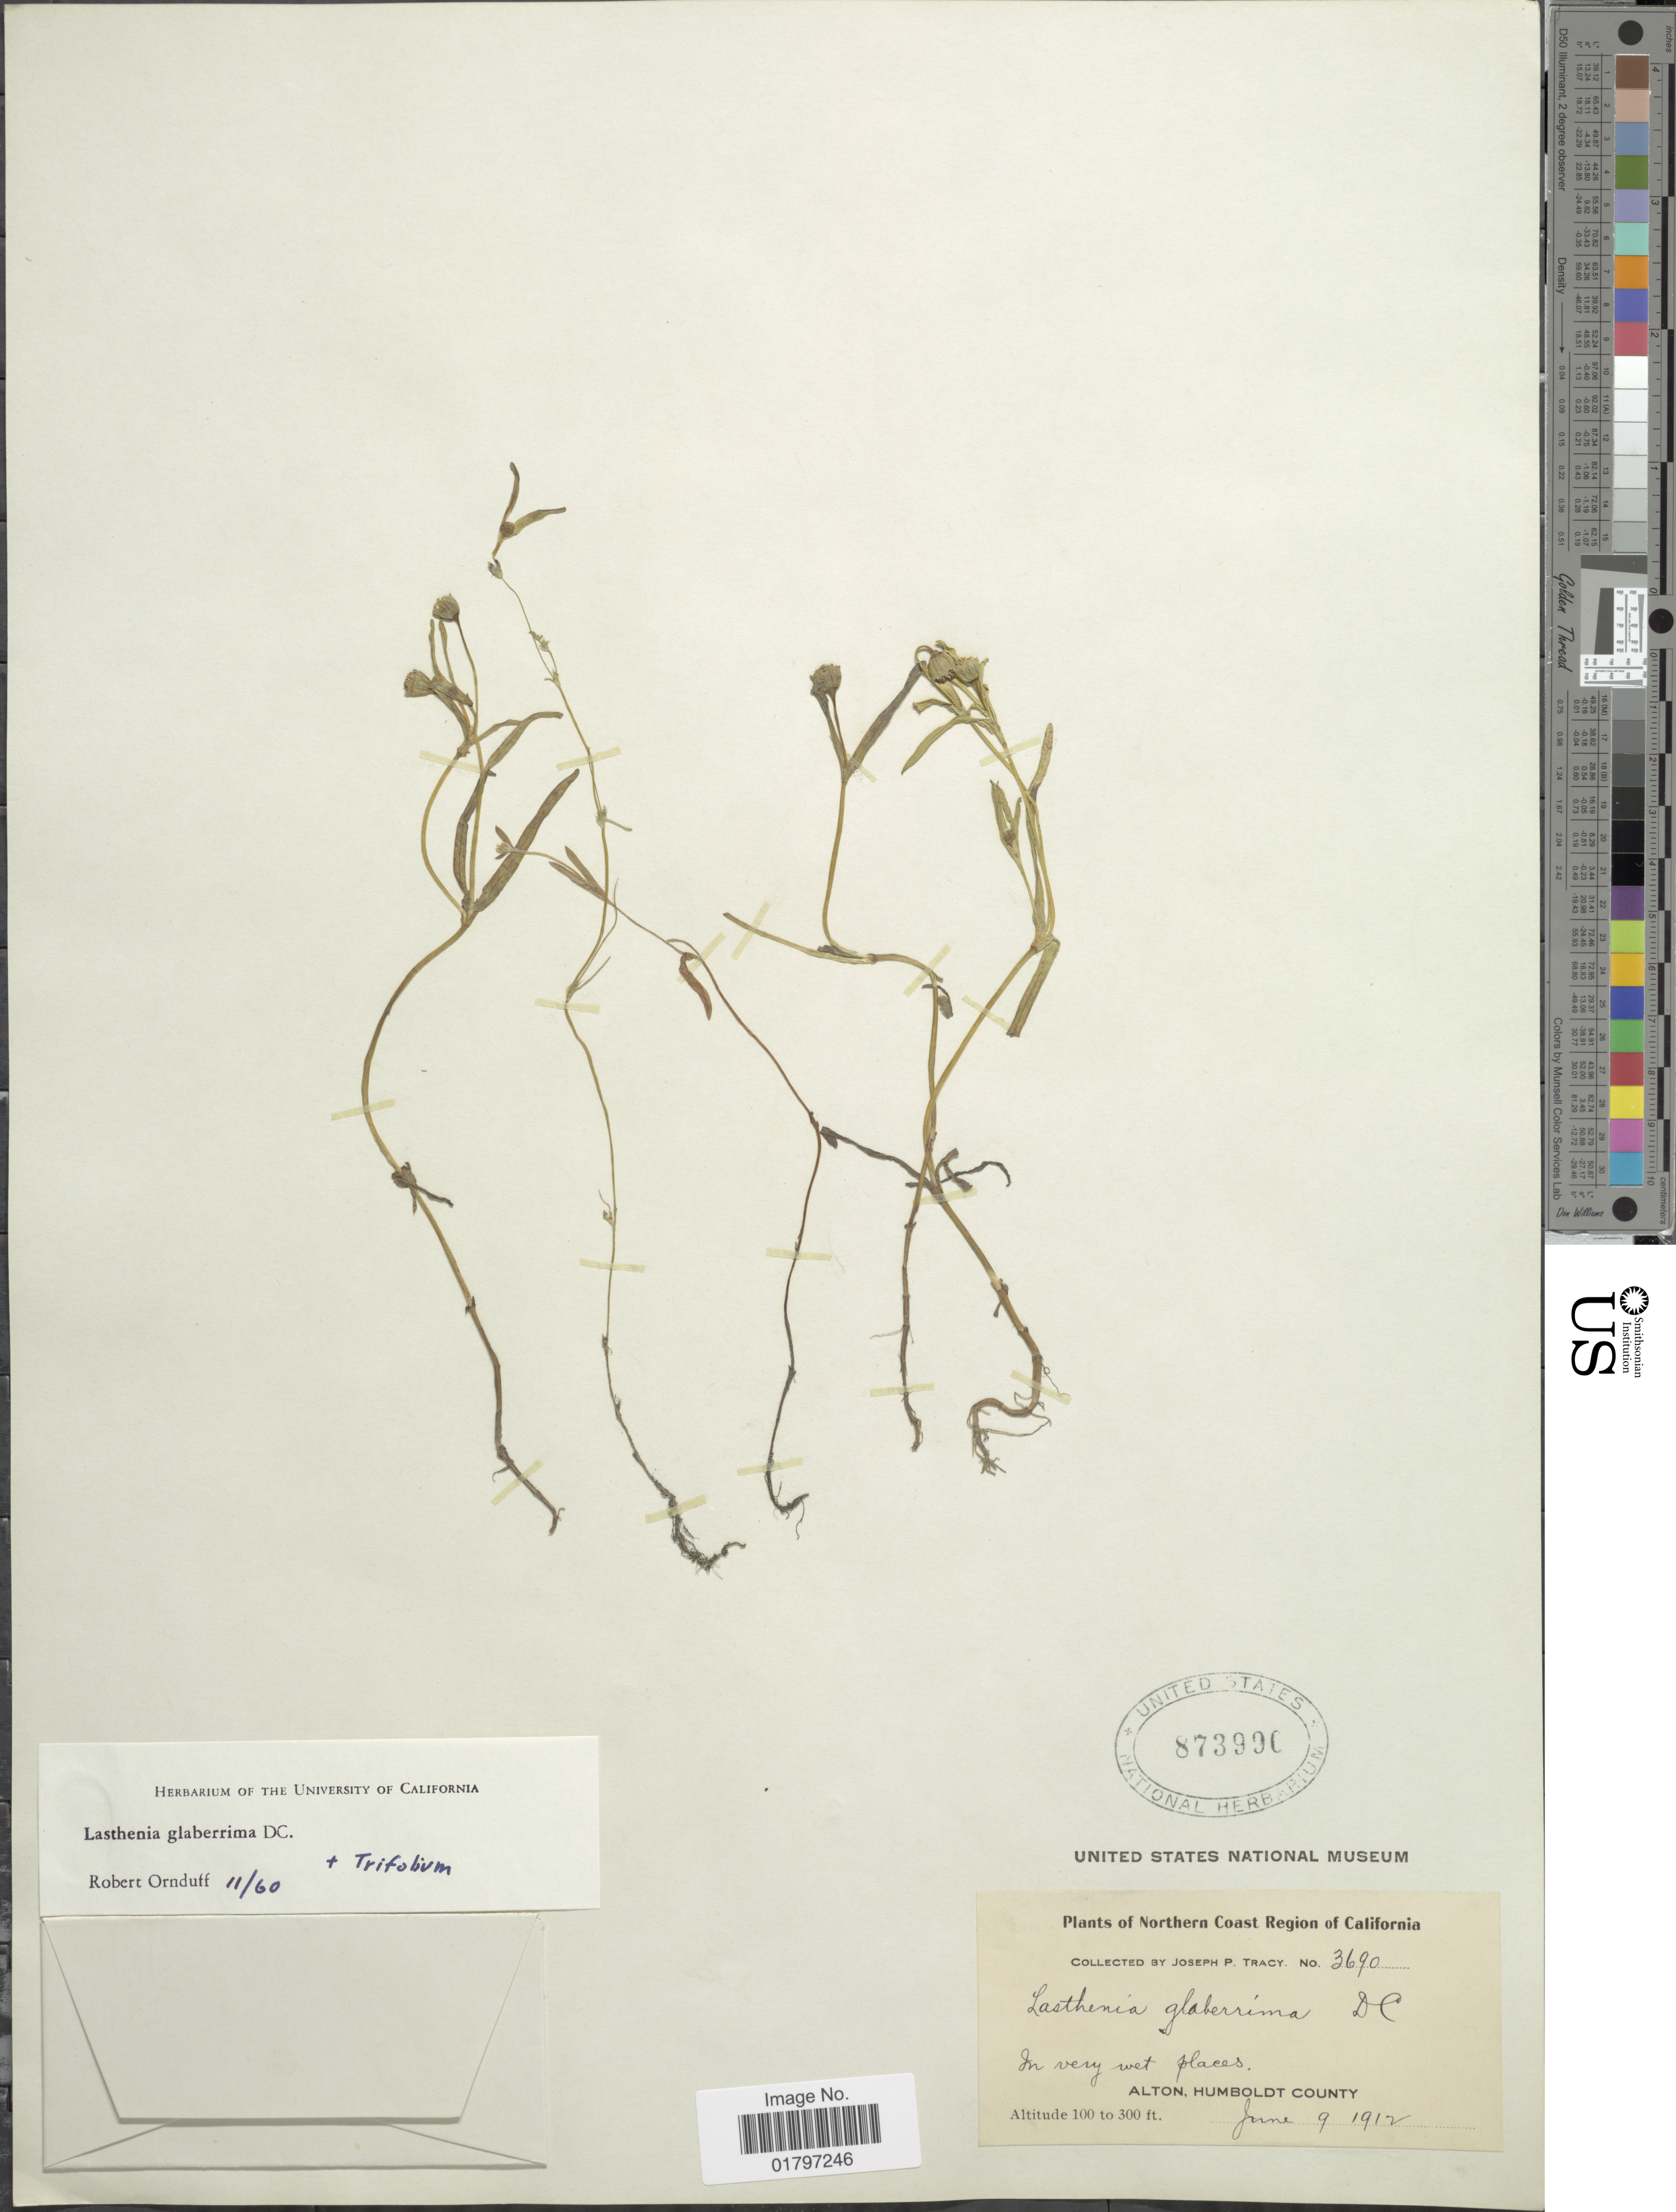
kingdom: Plantae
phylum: Tracheophyta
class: Magnoliopsida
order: Asterales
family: Asteraceae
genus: Lasthenia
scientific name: Lasthenia glaberrima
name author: DC.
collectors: J. Tracy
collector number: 3690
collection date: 1912-06-09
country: United States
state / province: California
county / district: Humboldt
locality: Northern Coast Region of California. Alton, Humboldt County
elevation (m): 30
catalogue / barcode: US 873990